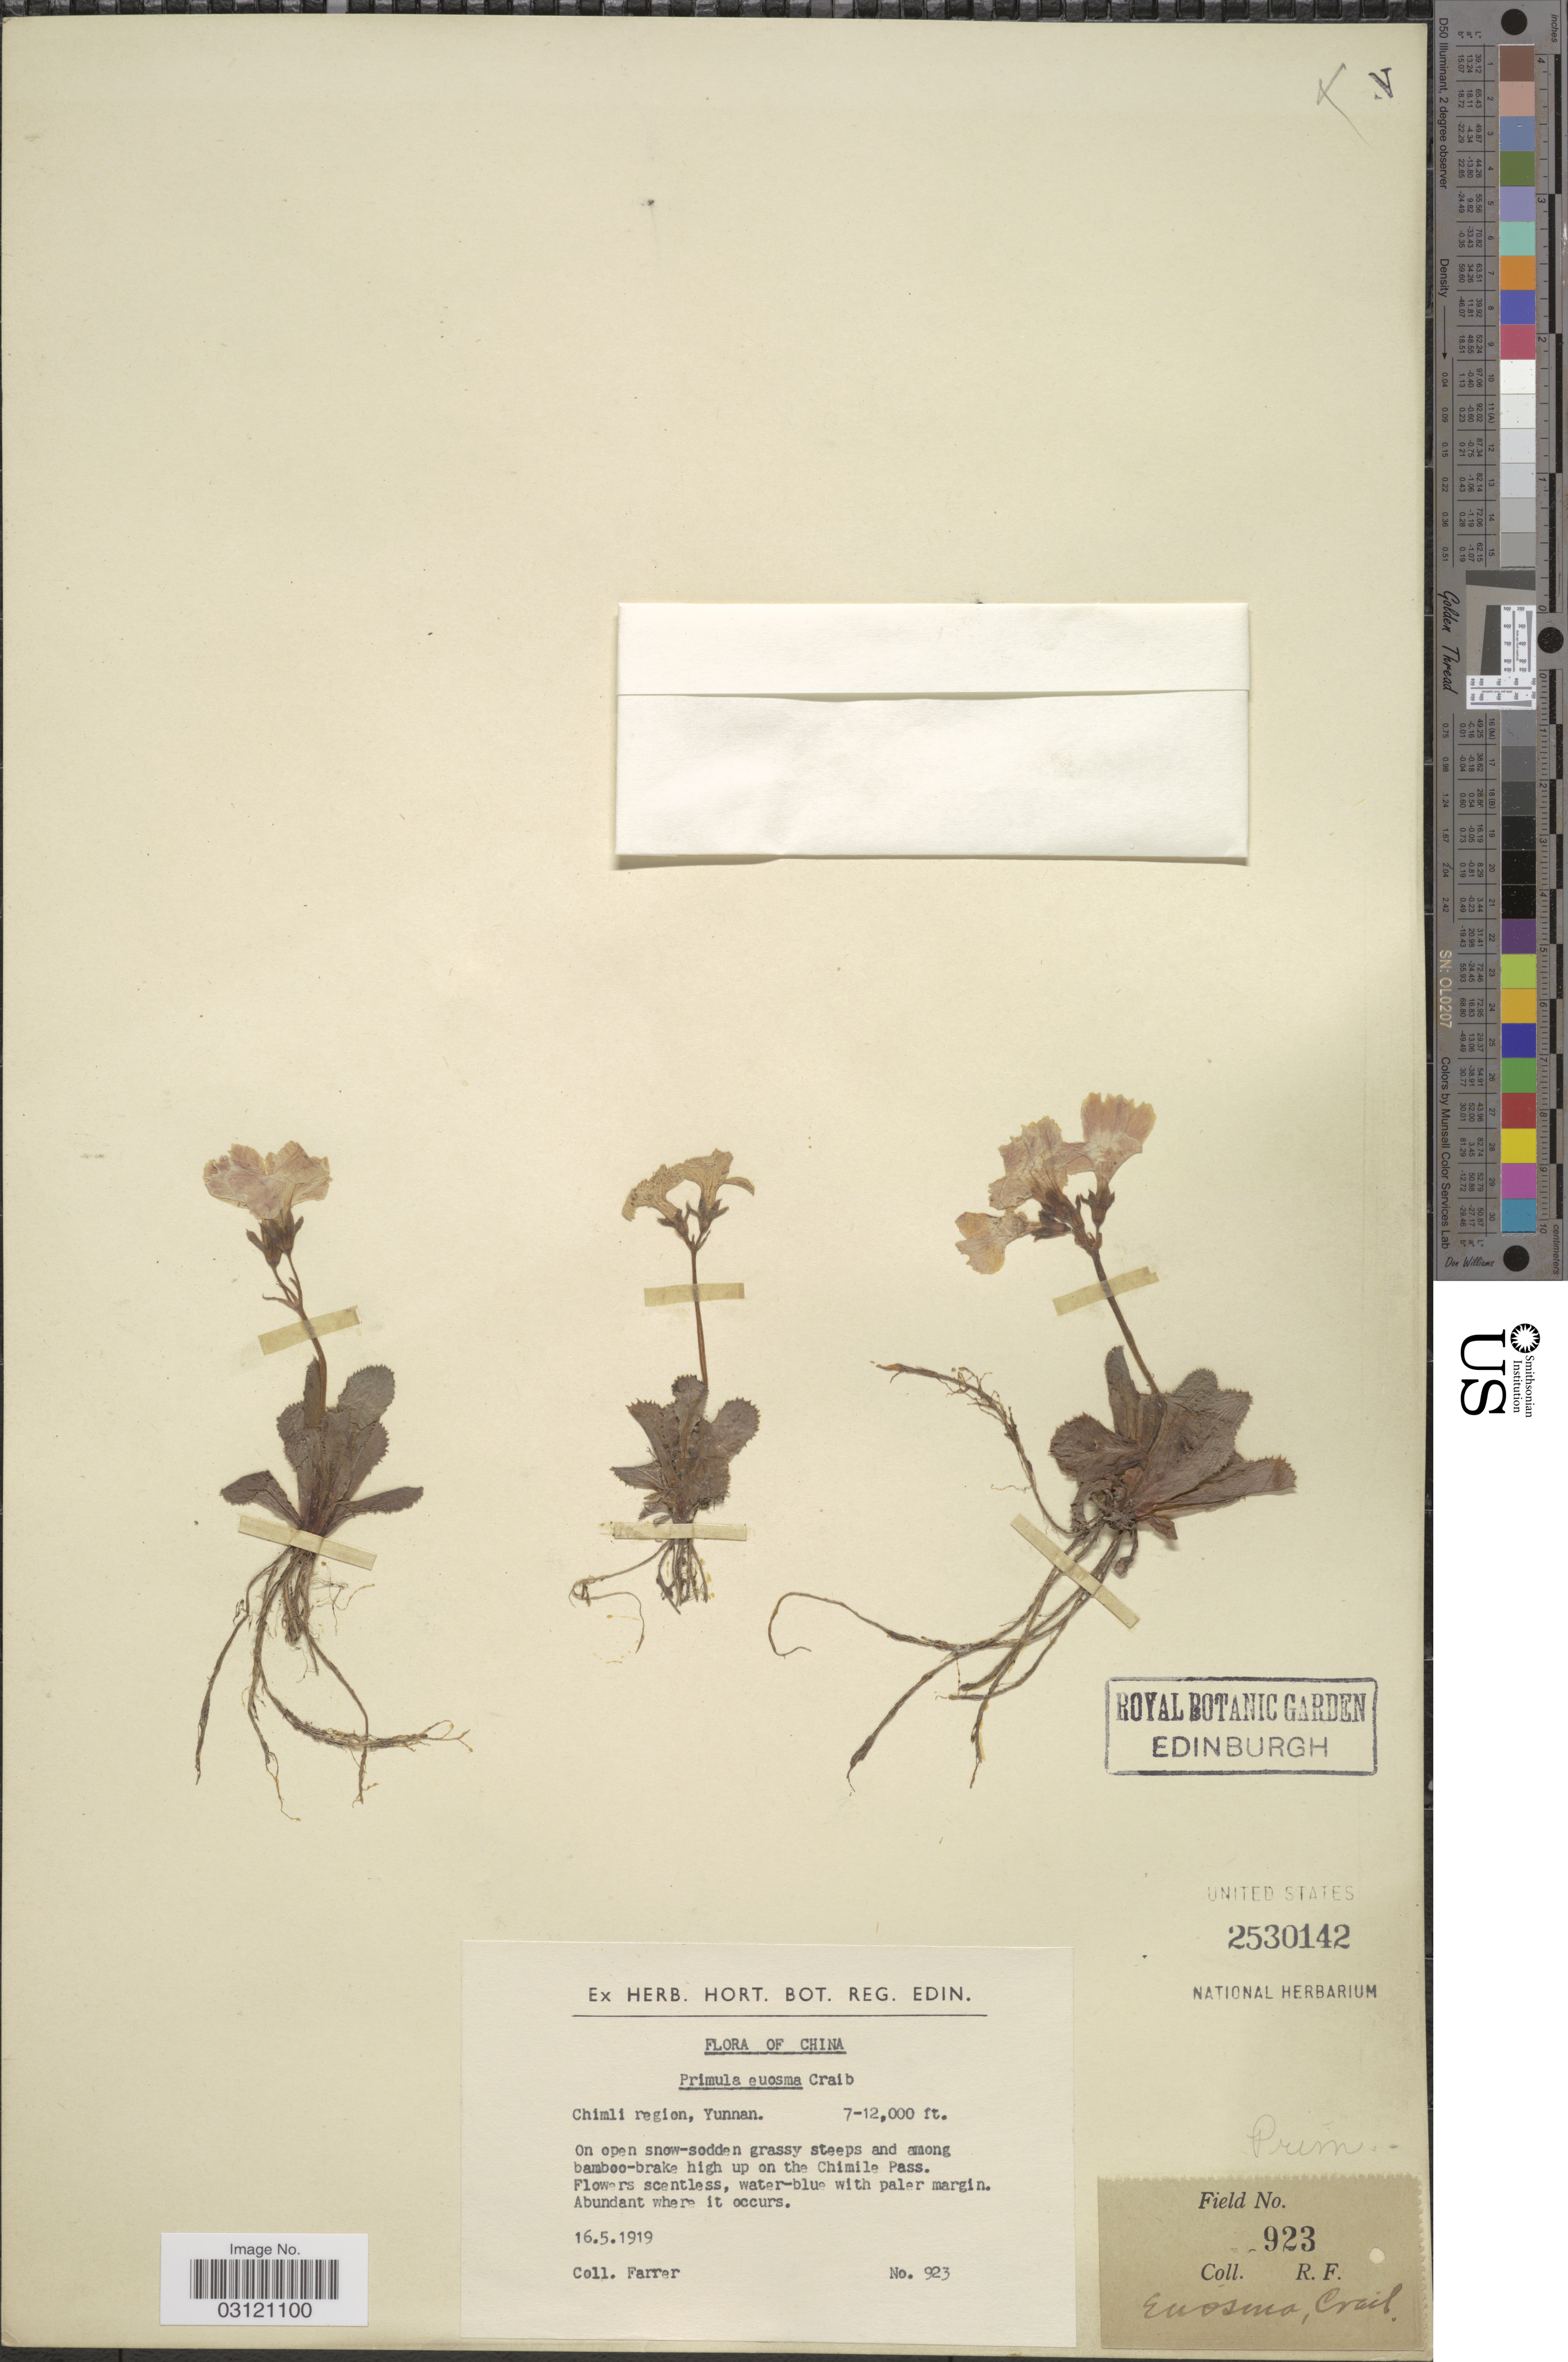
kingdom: Plantae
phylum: Tracheophyta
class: Magnoliopsida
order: Ericales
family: Primulaceae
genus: Primula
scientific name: Primula euosma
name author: Craib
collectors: R. Farrer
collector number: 923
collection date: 1919-05-16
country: China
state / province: Yunnan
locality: Chimli region.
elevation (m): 2134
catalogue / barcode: US 2530142